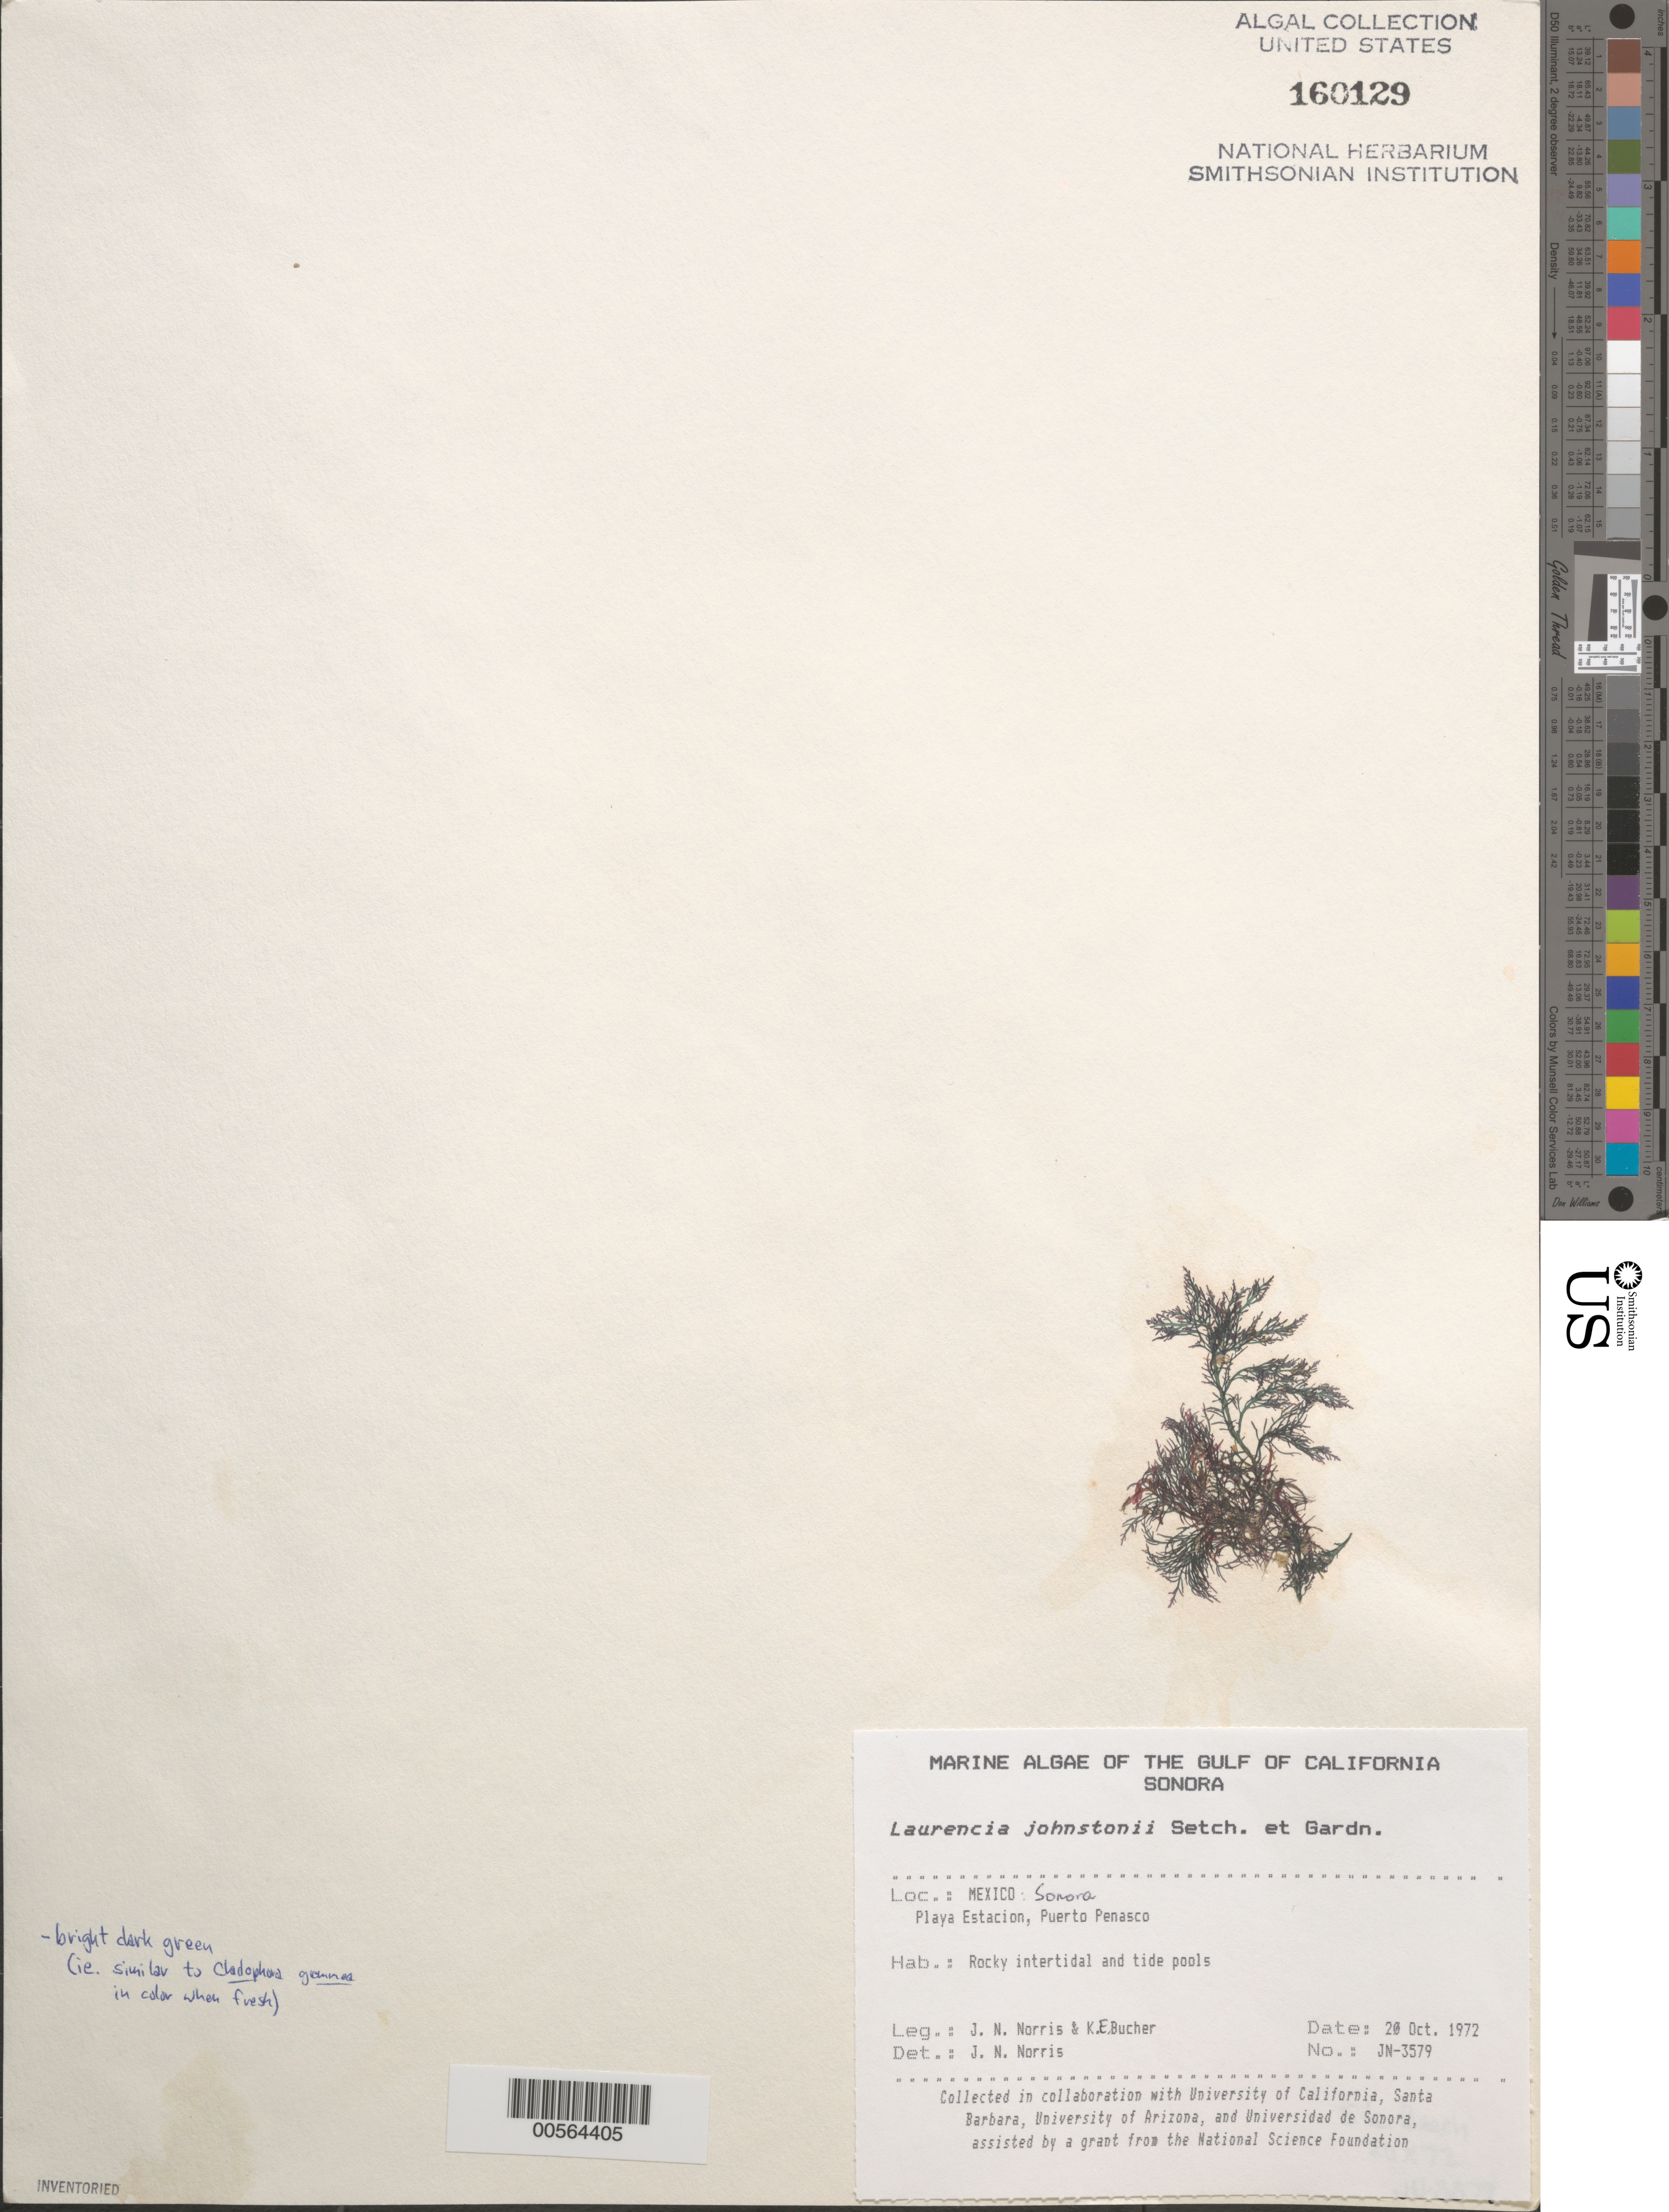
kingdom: Plantae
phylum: Rhodophyta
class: Florideophyceae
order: Ceramiales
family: Rhodomelaceae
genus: Laurencia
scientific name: Laurencia johnstonii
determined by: Norris, James N.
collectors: J. N. Norris & K. E. Bucher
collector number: JN-3579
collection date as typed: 20 Oct 1972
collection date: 1972-10-20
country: Mexico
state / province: Sonora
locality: Playa Estacion, Puerto Penasco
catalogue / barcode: US 160129